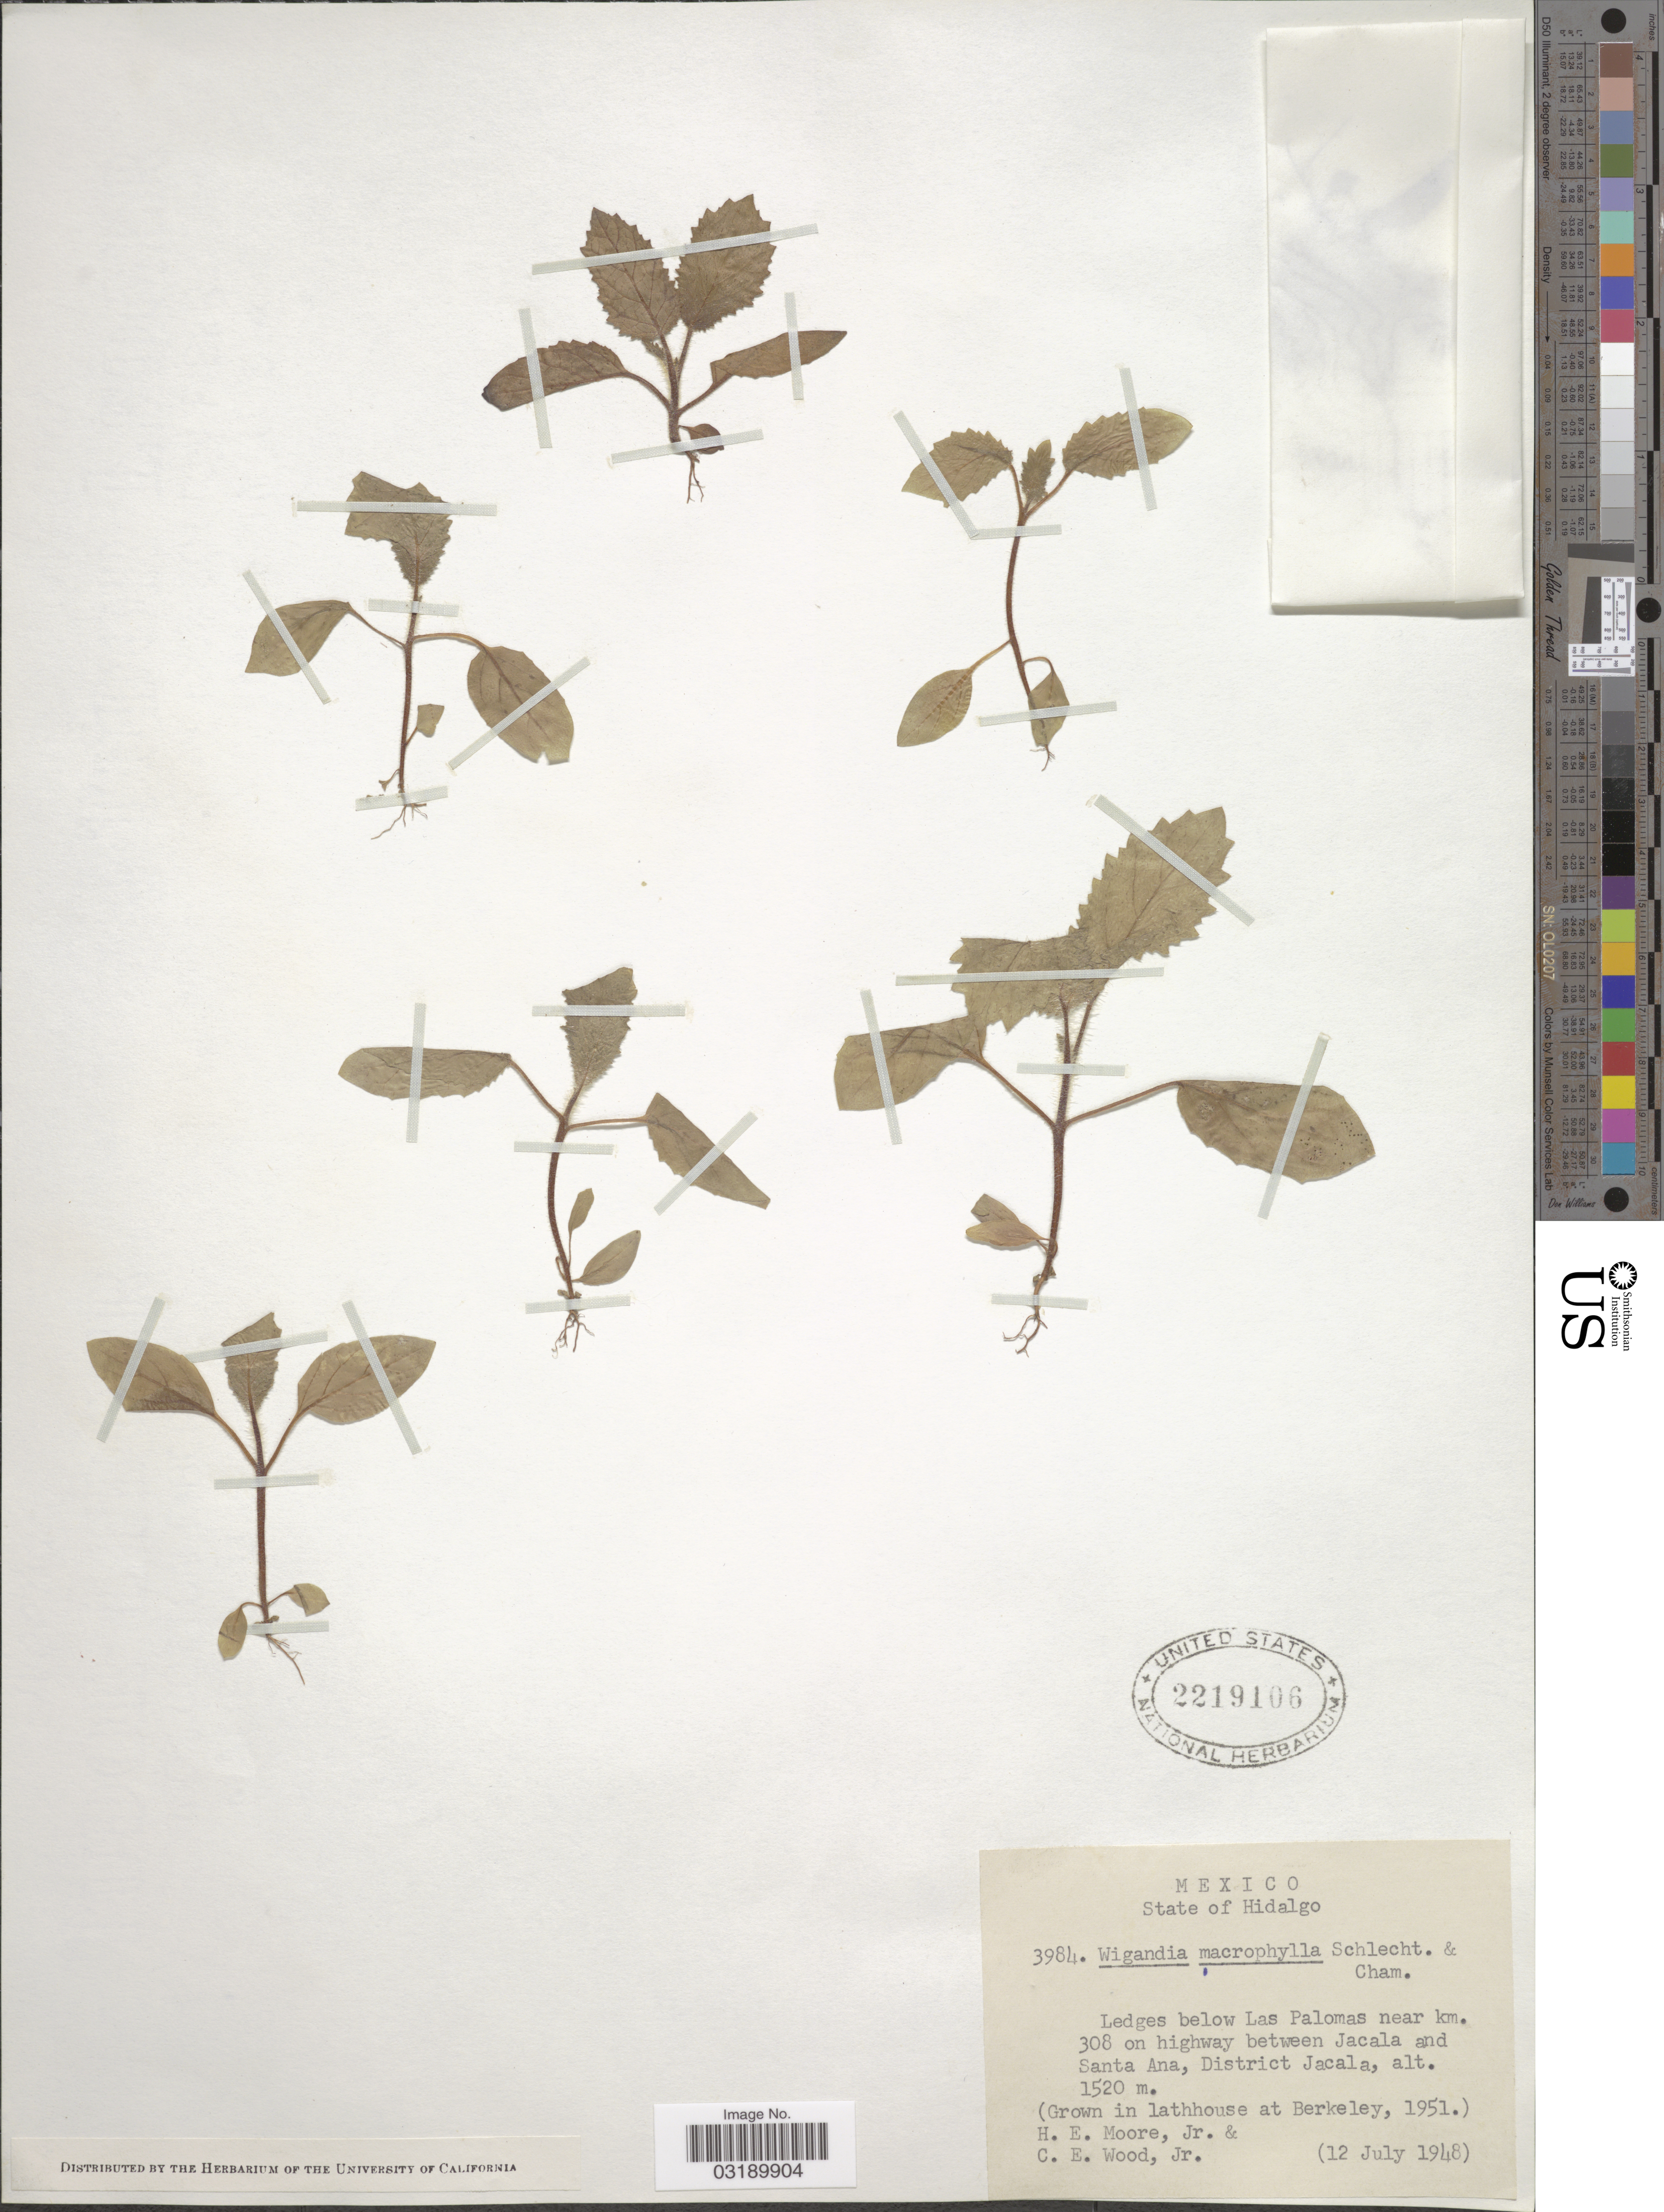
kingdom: Plantae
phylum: Tracheophyta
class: Magnoliopsida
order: Boraginales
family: Namaceae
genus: Wigandia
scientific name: Wigandia macrophylla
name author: Cham. & Schltdl.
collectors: H. Moore & C. Wood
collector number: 3984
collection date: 1951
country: United States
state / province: California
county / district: Alameda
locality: Grown in lathhouse at Berkeley.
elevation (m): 1520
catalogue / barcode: US 2219106